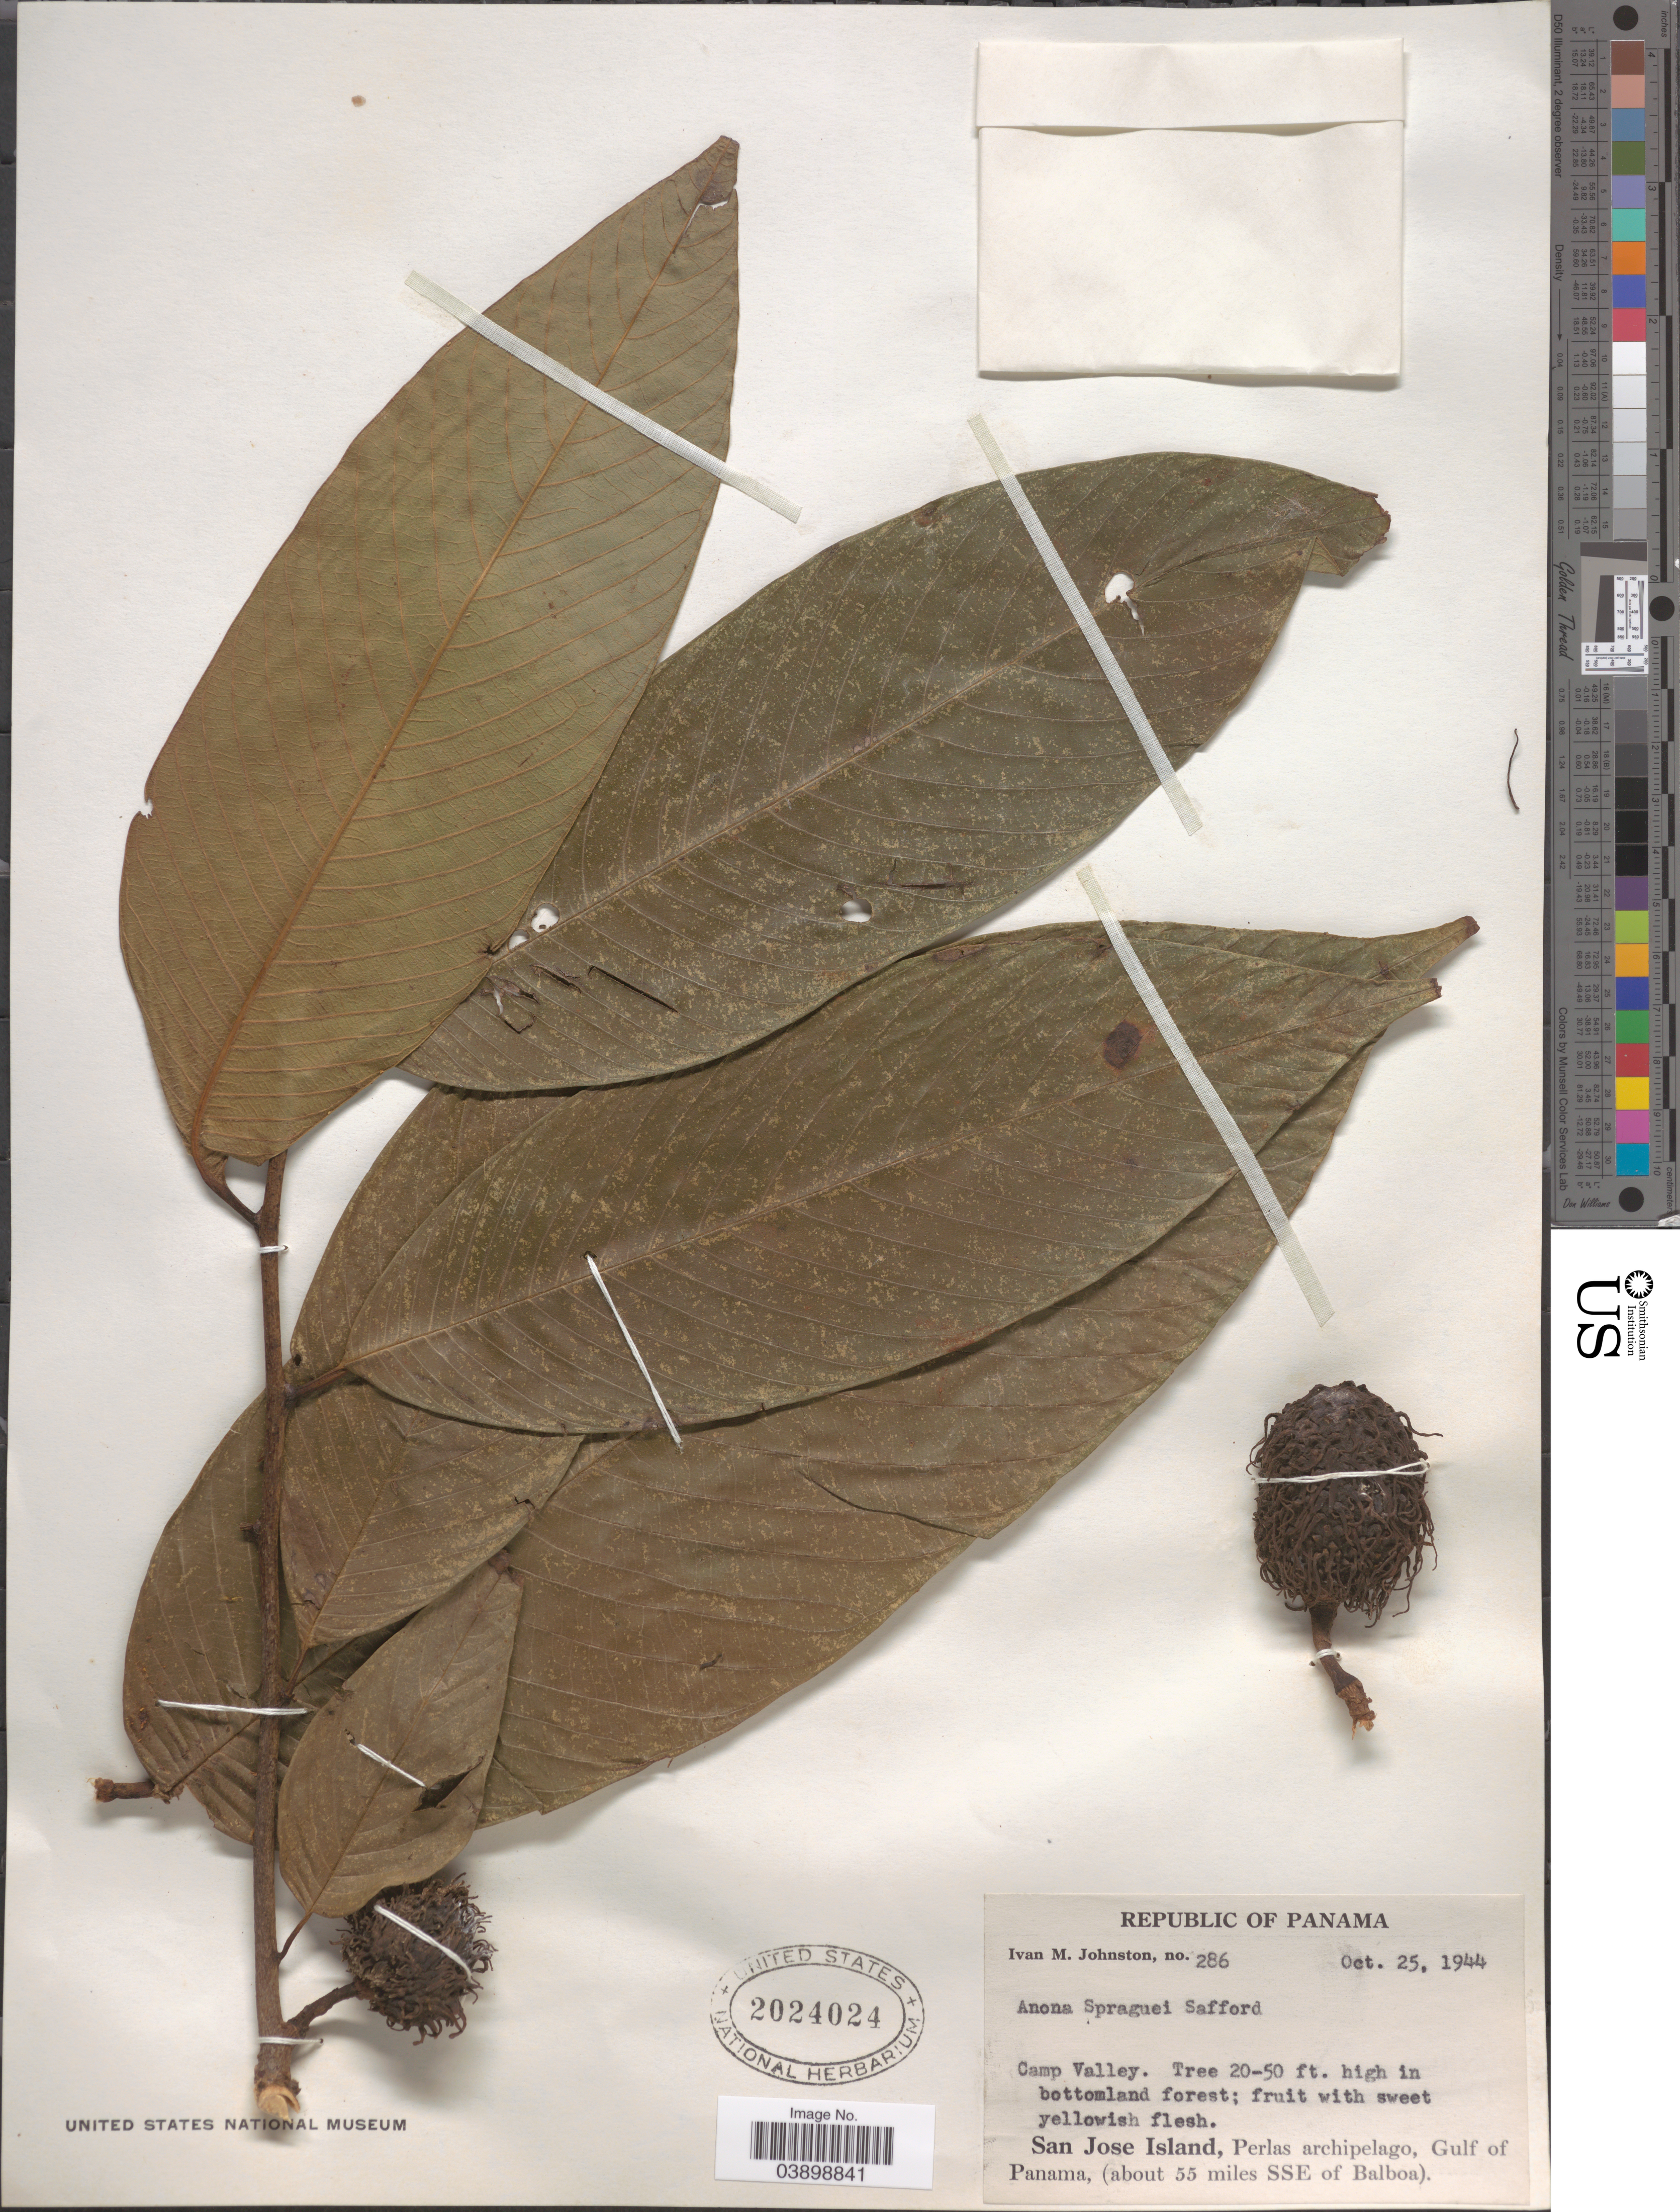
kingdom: Plantae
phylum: Tracheophyta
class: Magnoliopsida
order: Magnoliales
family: Annonaceae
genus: Annona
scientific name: Annona spraguei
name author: Saff.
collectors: I.M. Johnston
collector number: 286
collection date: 1944-10-25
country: Panama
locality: Republic of Panama. San Jose Island, Perlas archipelago, Gulf of Panama, (about 55 miles SSE of Balboa).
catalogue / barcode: US 2024024